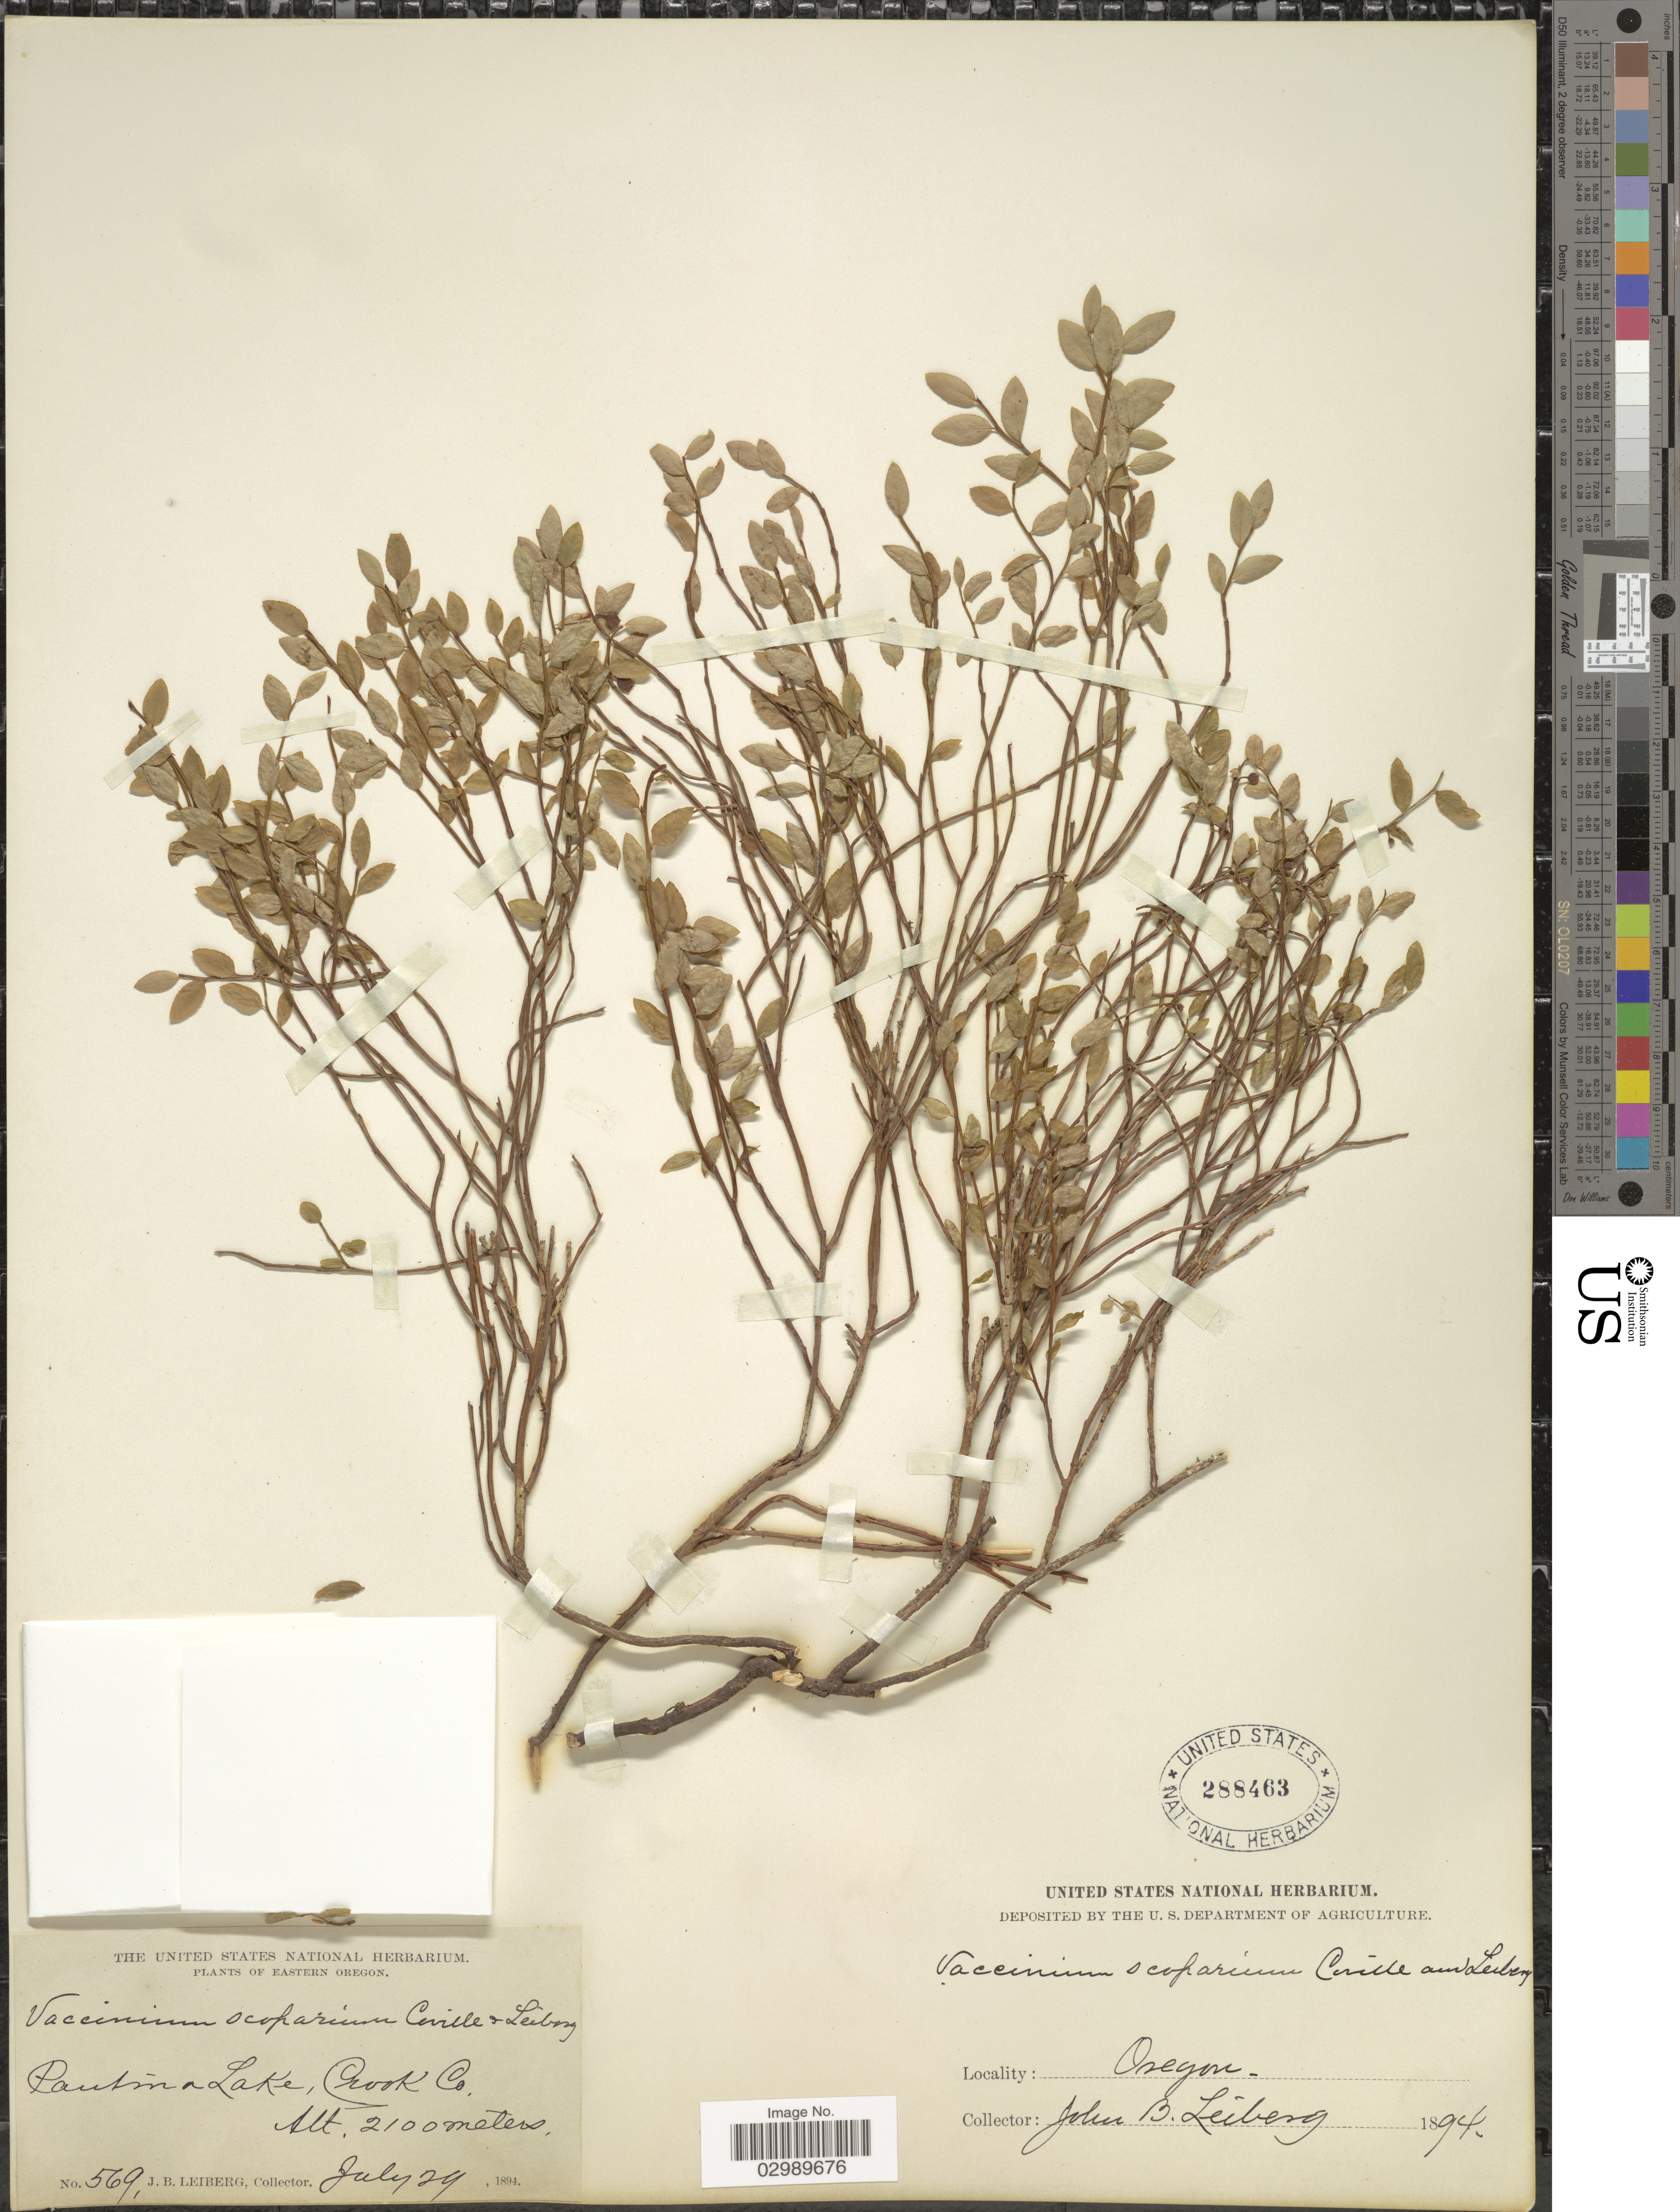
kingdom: Plantae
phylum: Tracheophyta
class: Magnoliopsida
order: Ericales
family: Ericaceae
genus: Vaccinium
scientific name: Vaccinium scoparium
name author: Leiberg ex Coville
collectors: J. B. Leiberg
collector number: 569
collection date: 1894-07-29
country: United States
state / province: Oregon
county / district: Crook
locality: Paulina Lake, Crook Co. Eastern Oregon.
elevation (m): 2100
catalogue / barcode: US 288463